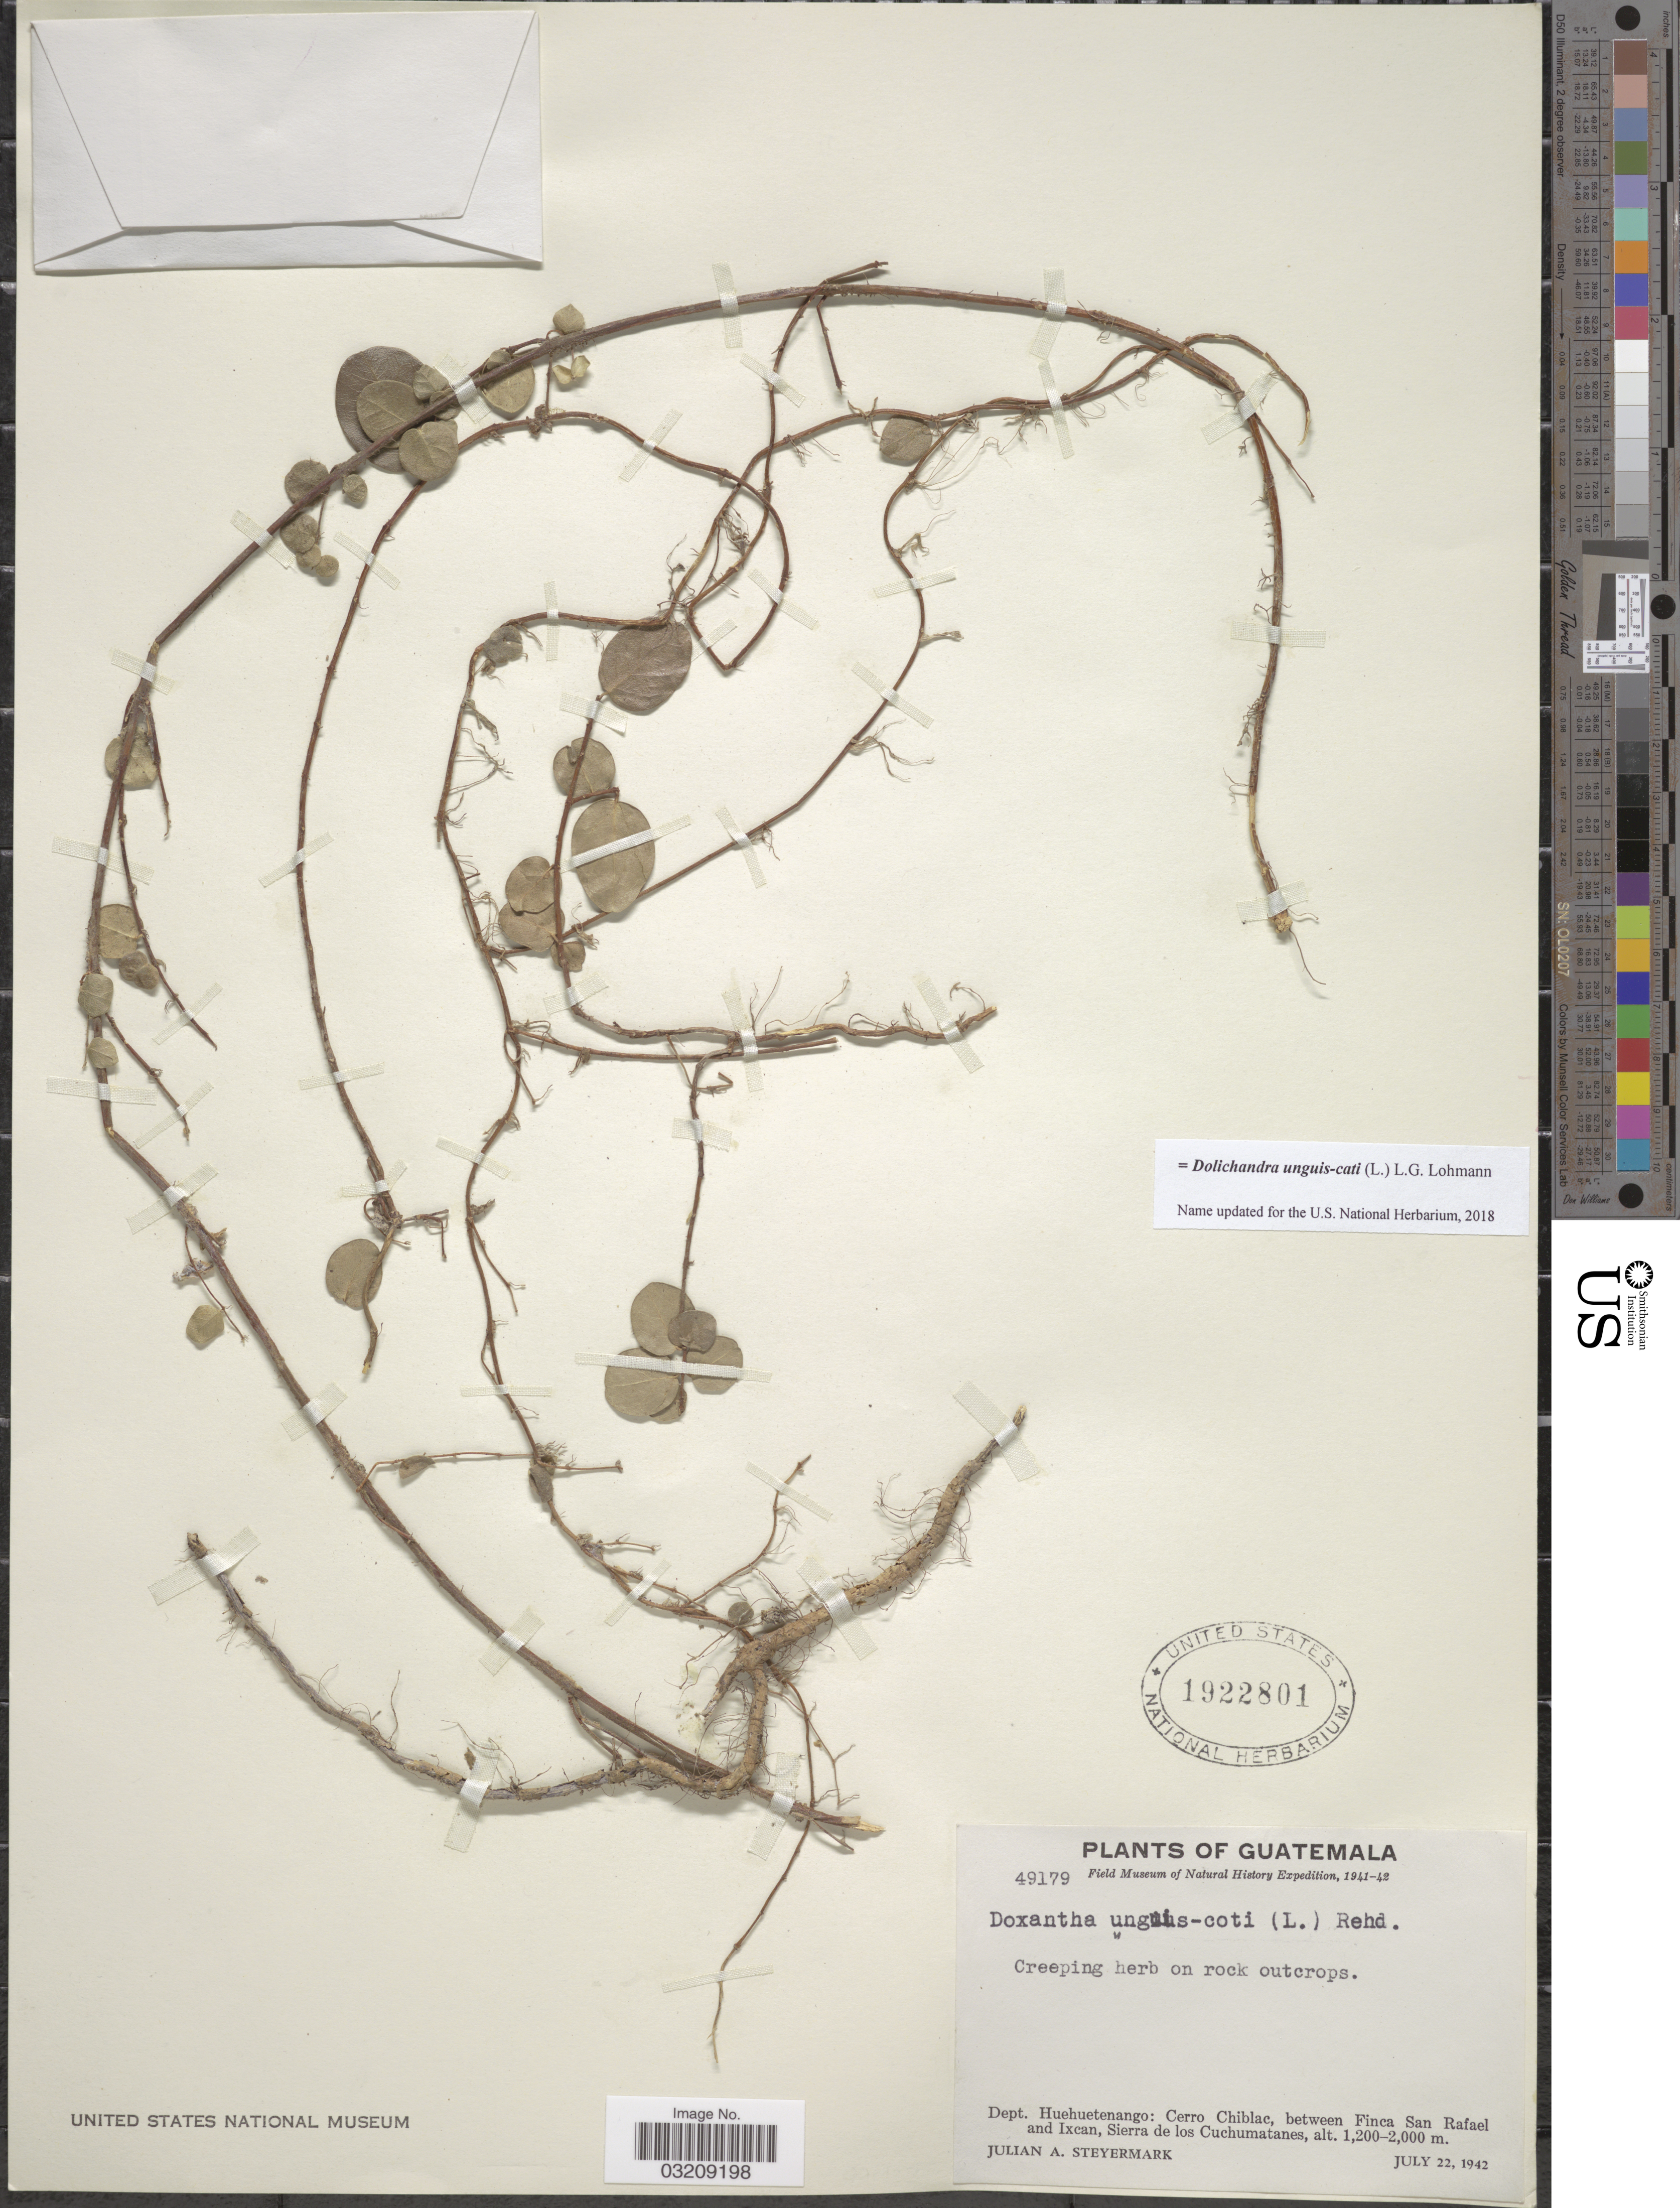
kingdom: Plantae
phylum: Tracheophyta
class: Magnoliopsida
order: Lamiales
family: Bignoniaceae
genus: Dolichandra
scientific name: Dolichandra unguis-cati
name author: (L.) L.G. Lohmann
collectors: J. Steyermark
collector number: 49179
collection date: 1942-07-22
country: Guatemala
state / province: Huehuetenango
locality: Dept. Huehuetenango: Cerro Chiblac, between Finca San Rafael and Ixcan, Sierra de los Cuchumatanes.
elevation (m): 1200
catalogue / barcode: US 1922801